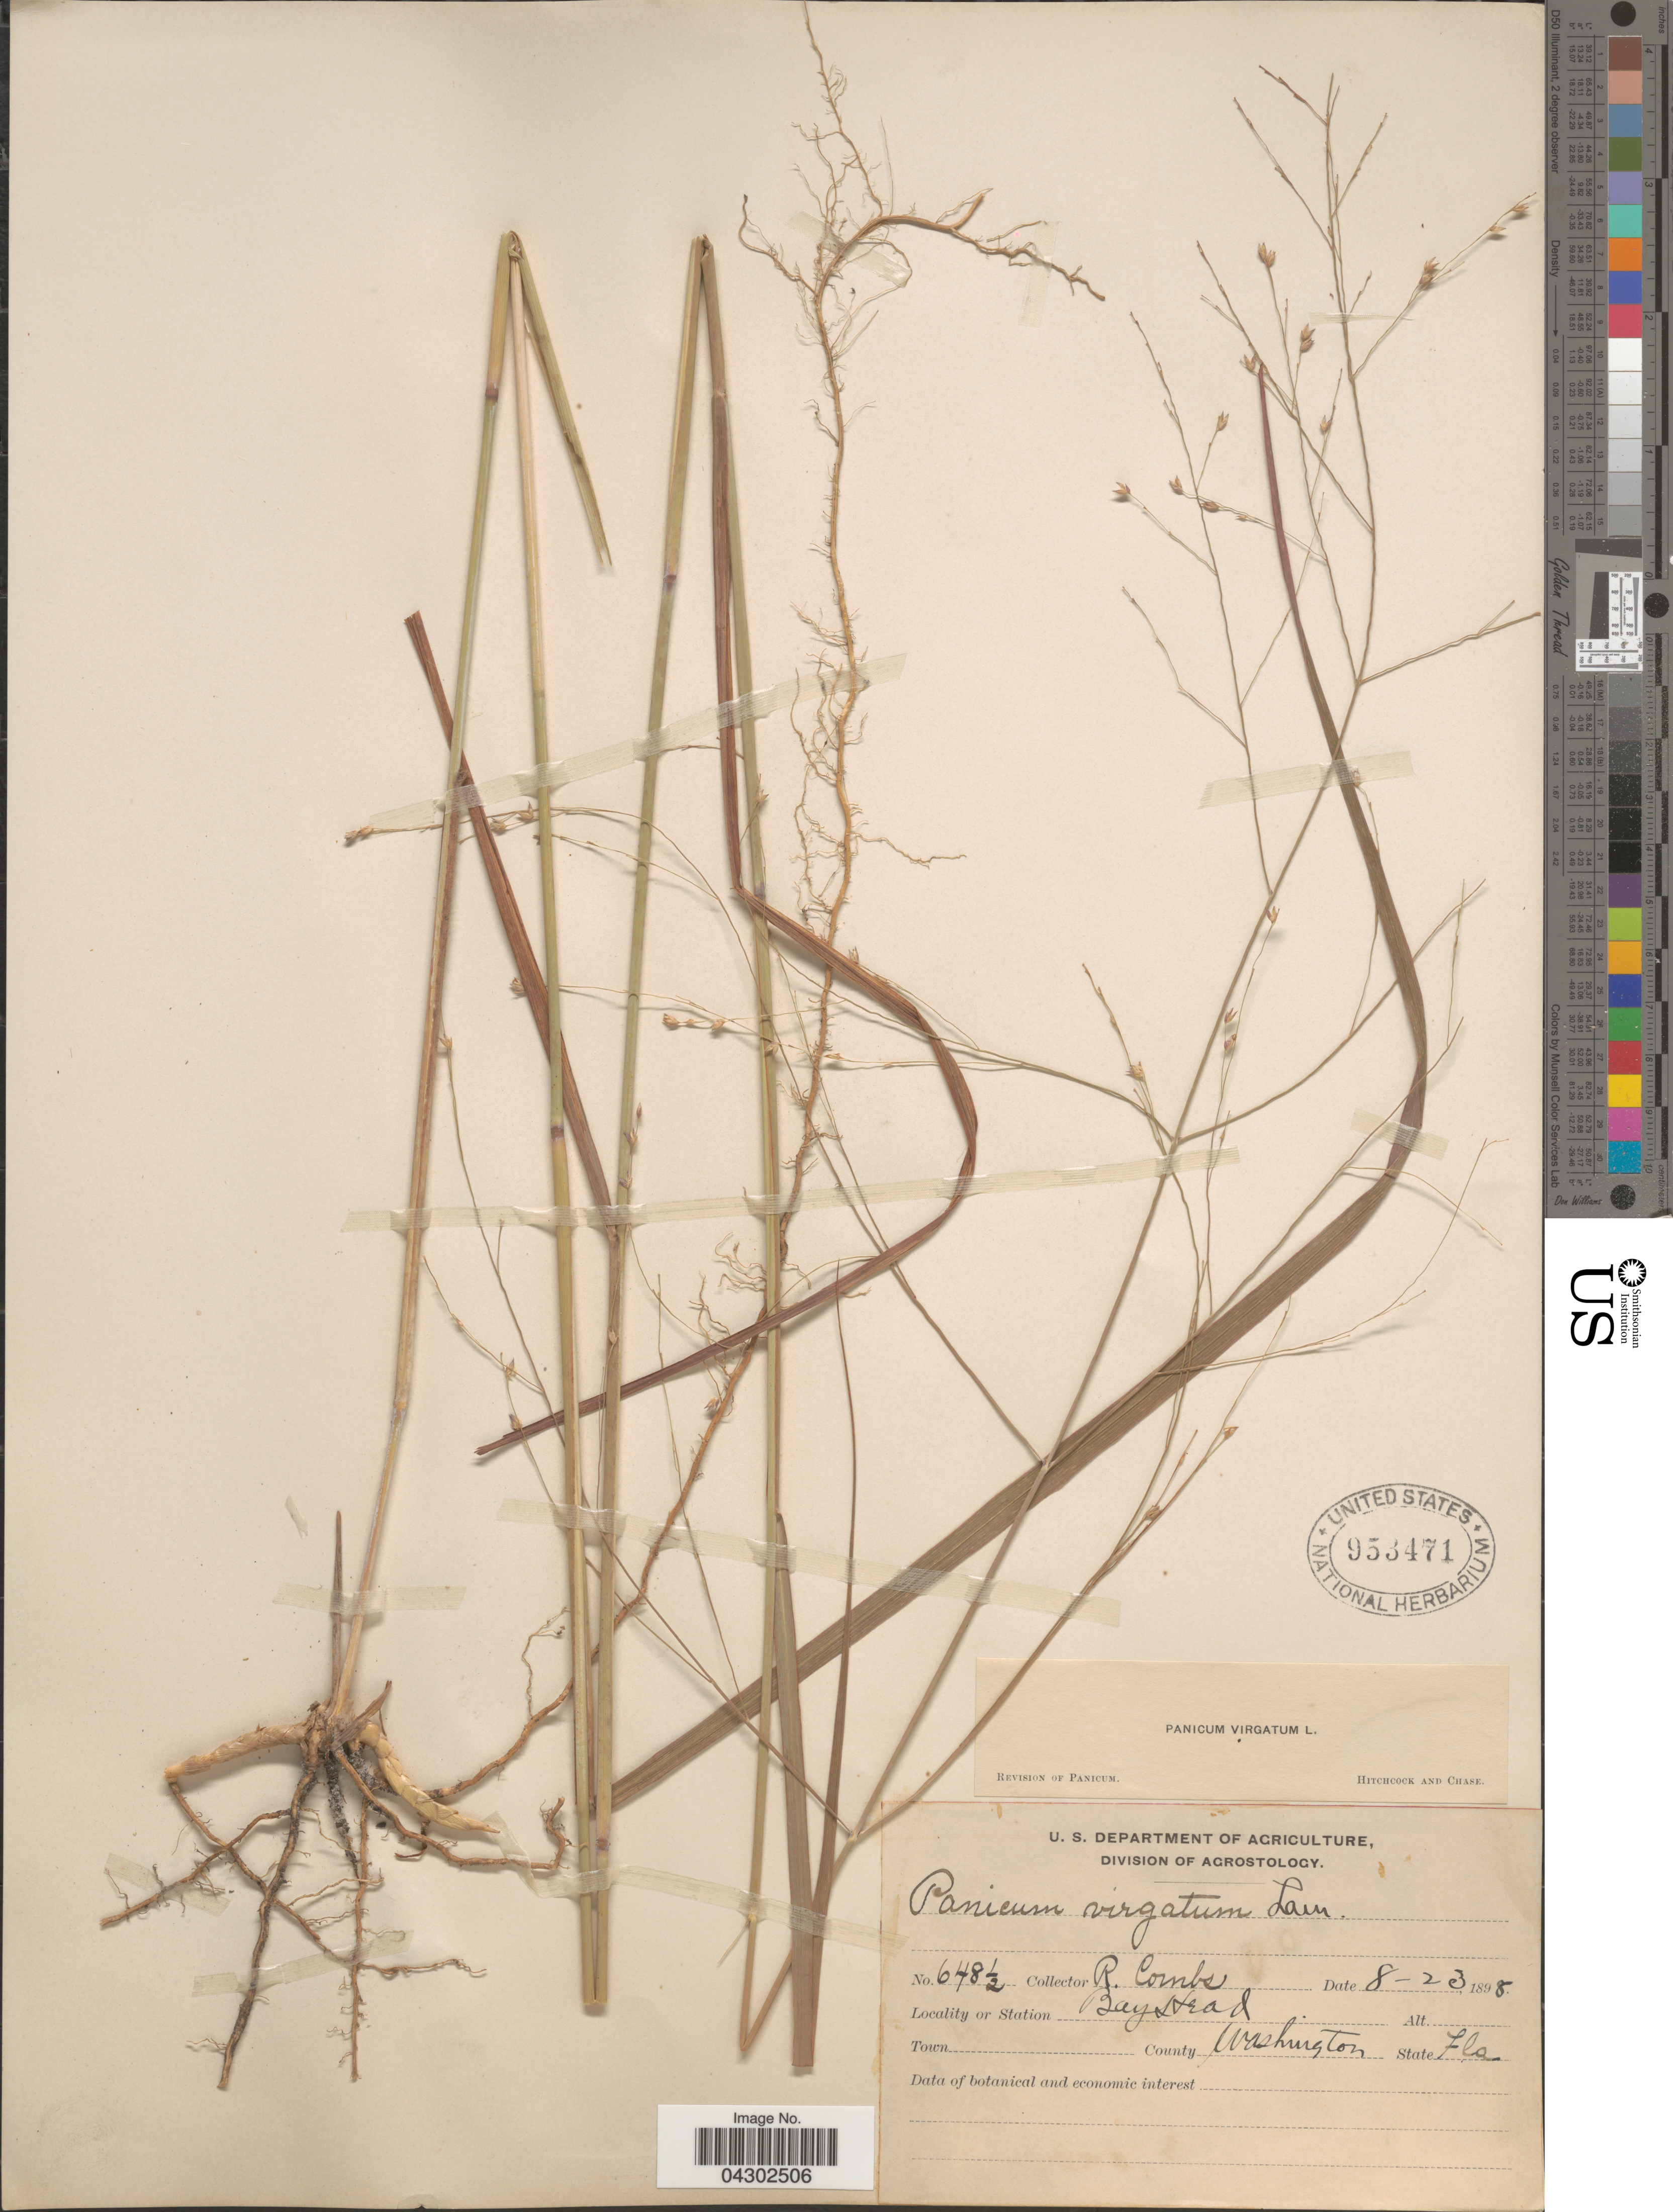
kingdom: Plantae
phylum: Tracheophyta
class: Liliopsida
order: Poales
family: Poaceae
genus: Panicum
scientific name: Panicum virgatum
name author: L.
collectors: R. Combs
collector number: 648½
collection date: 1898-08-23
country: United States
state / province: Florida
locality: Bay Head. County Washington.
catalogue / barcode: US 953471